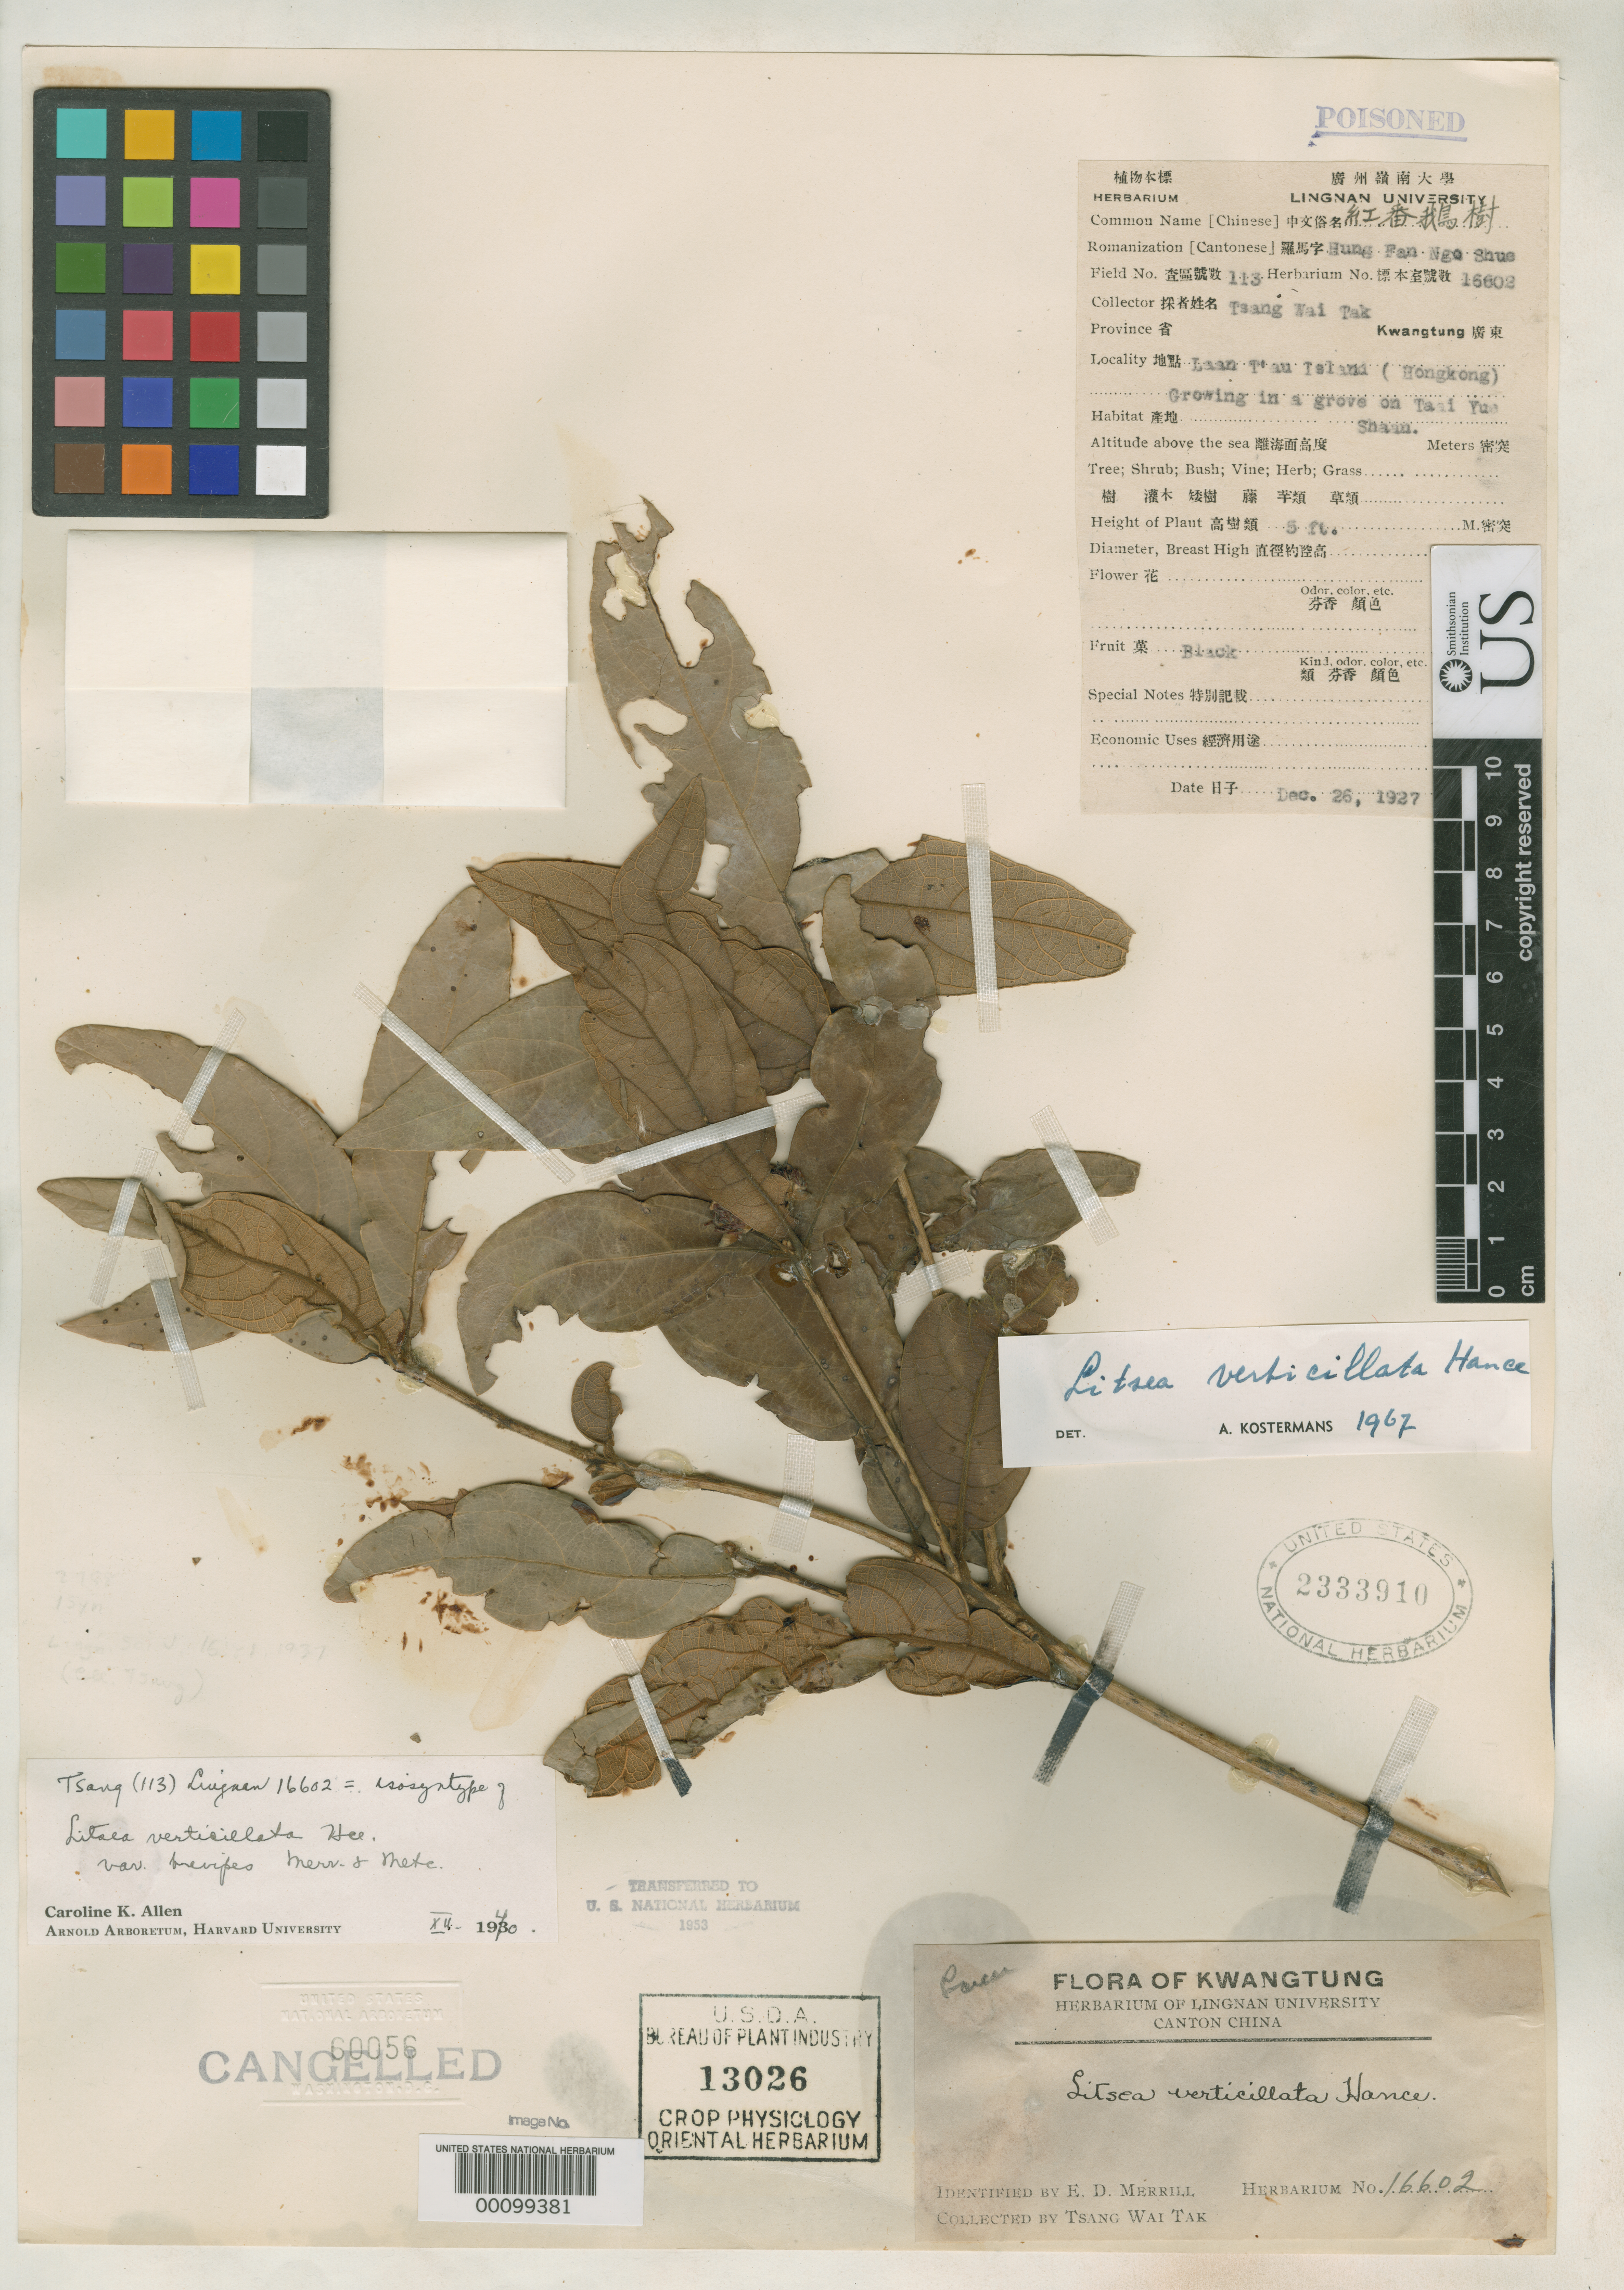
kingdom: Plantae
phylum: Tracheophyta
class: Magnoliopsida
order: Laurales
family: Lauraceae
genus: Litsea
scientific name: Litsea verticillata var. brevipes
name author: Merr. & F.P. Metcalf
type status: Isosyntype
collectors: W. T. Tsang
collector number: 16602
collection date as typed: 26 Dec 1927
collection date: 1927-12-26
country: China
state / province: Guangdong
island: Lantau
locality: Taaiue Shaan.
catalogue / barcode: US 2333910